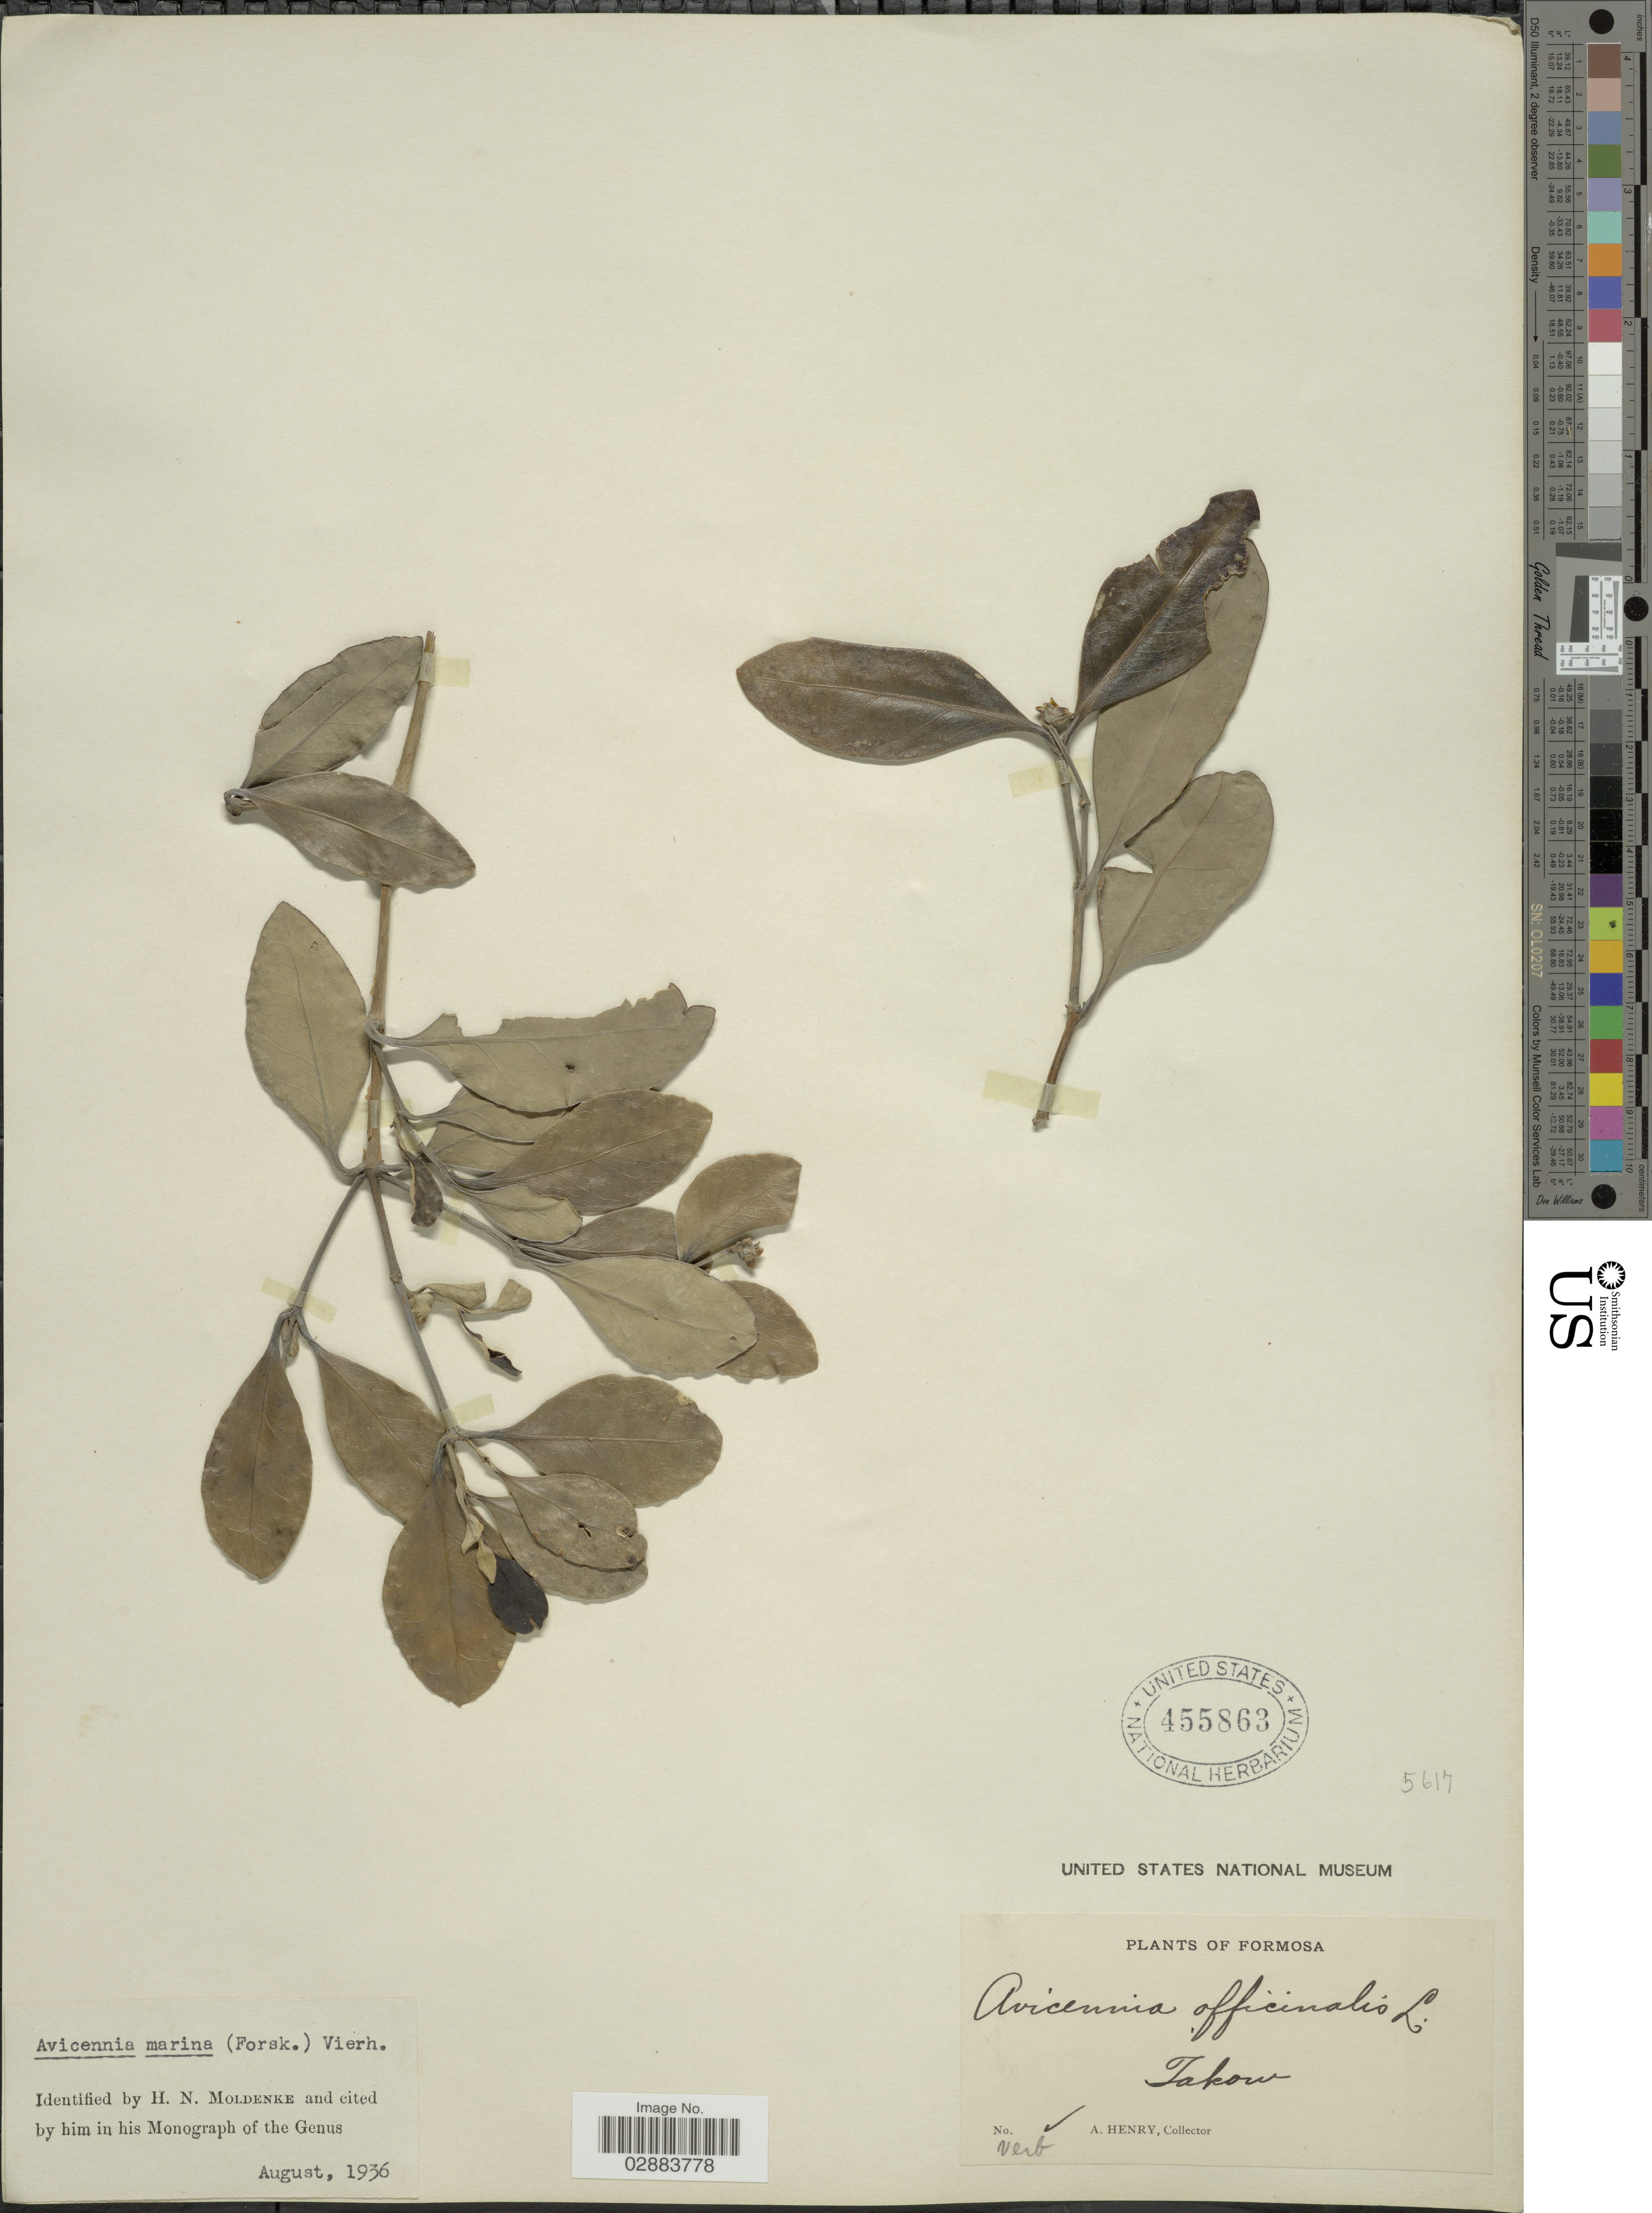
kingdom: Plantae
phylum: Tracheophyta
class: Magnoliopsida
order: Lamiales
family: Acanthaceae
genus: Avicennia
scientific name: Avicennia marina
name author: (Forssk.) Vierh.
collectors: A. Henry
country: Taiwan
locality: Formosa. Takow.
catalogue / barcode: US 455863